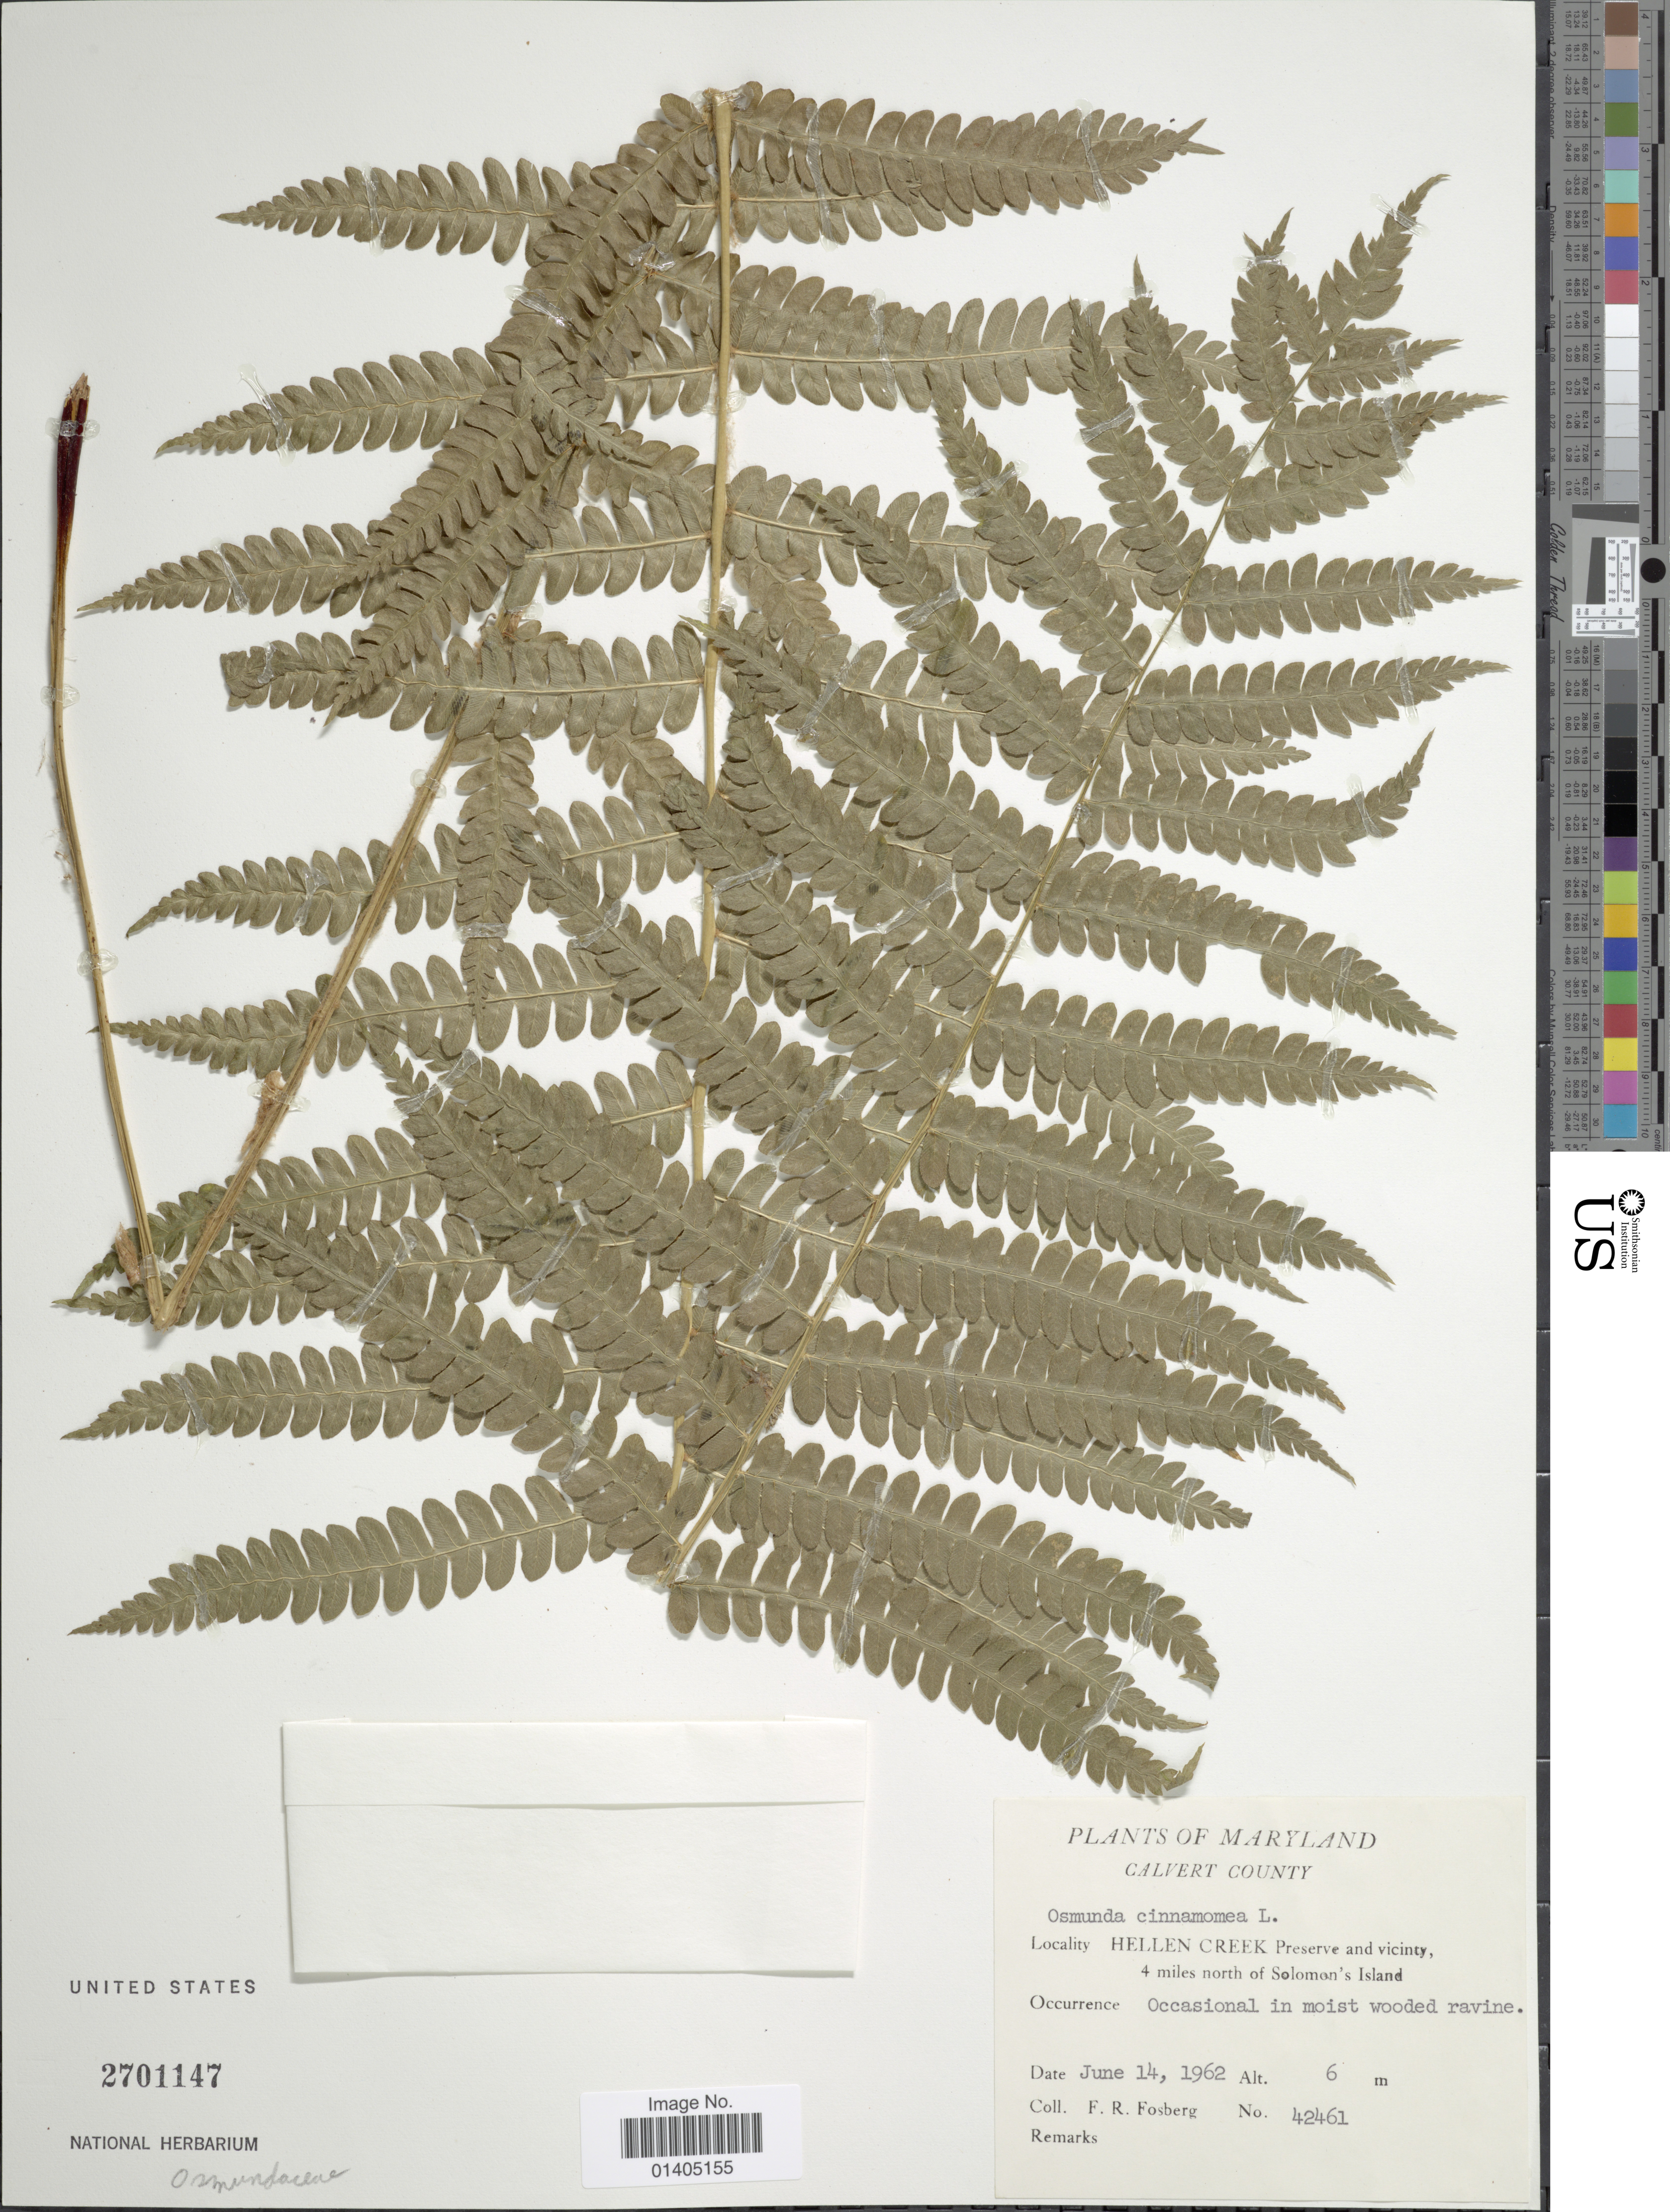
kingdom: Plantae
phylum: Tracheophyta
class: Polypodiopsida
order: Osmundales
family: Osmundaceae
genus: Osmundastrum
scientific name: Osmundastrum cinnamomeum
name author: (L.) C. Presl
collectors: F. R. Fosberg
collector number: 42461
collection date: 1962-06-14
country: United States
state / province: Maryland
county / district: Calvert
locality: Calvert County, Hellen Creek Preserva and vicinity, 4 miles north of Solomon's Island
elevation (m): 6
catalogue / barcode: US 2701147